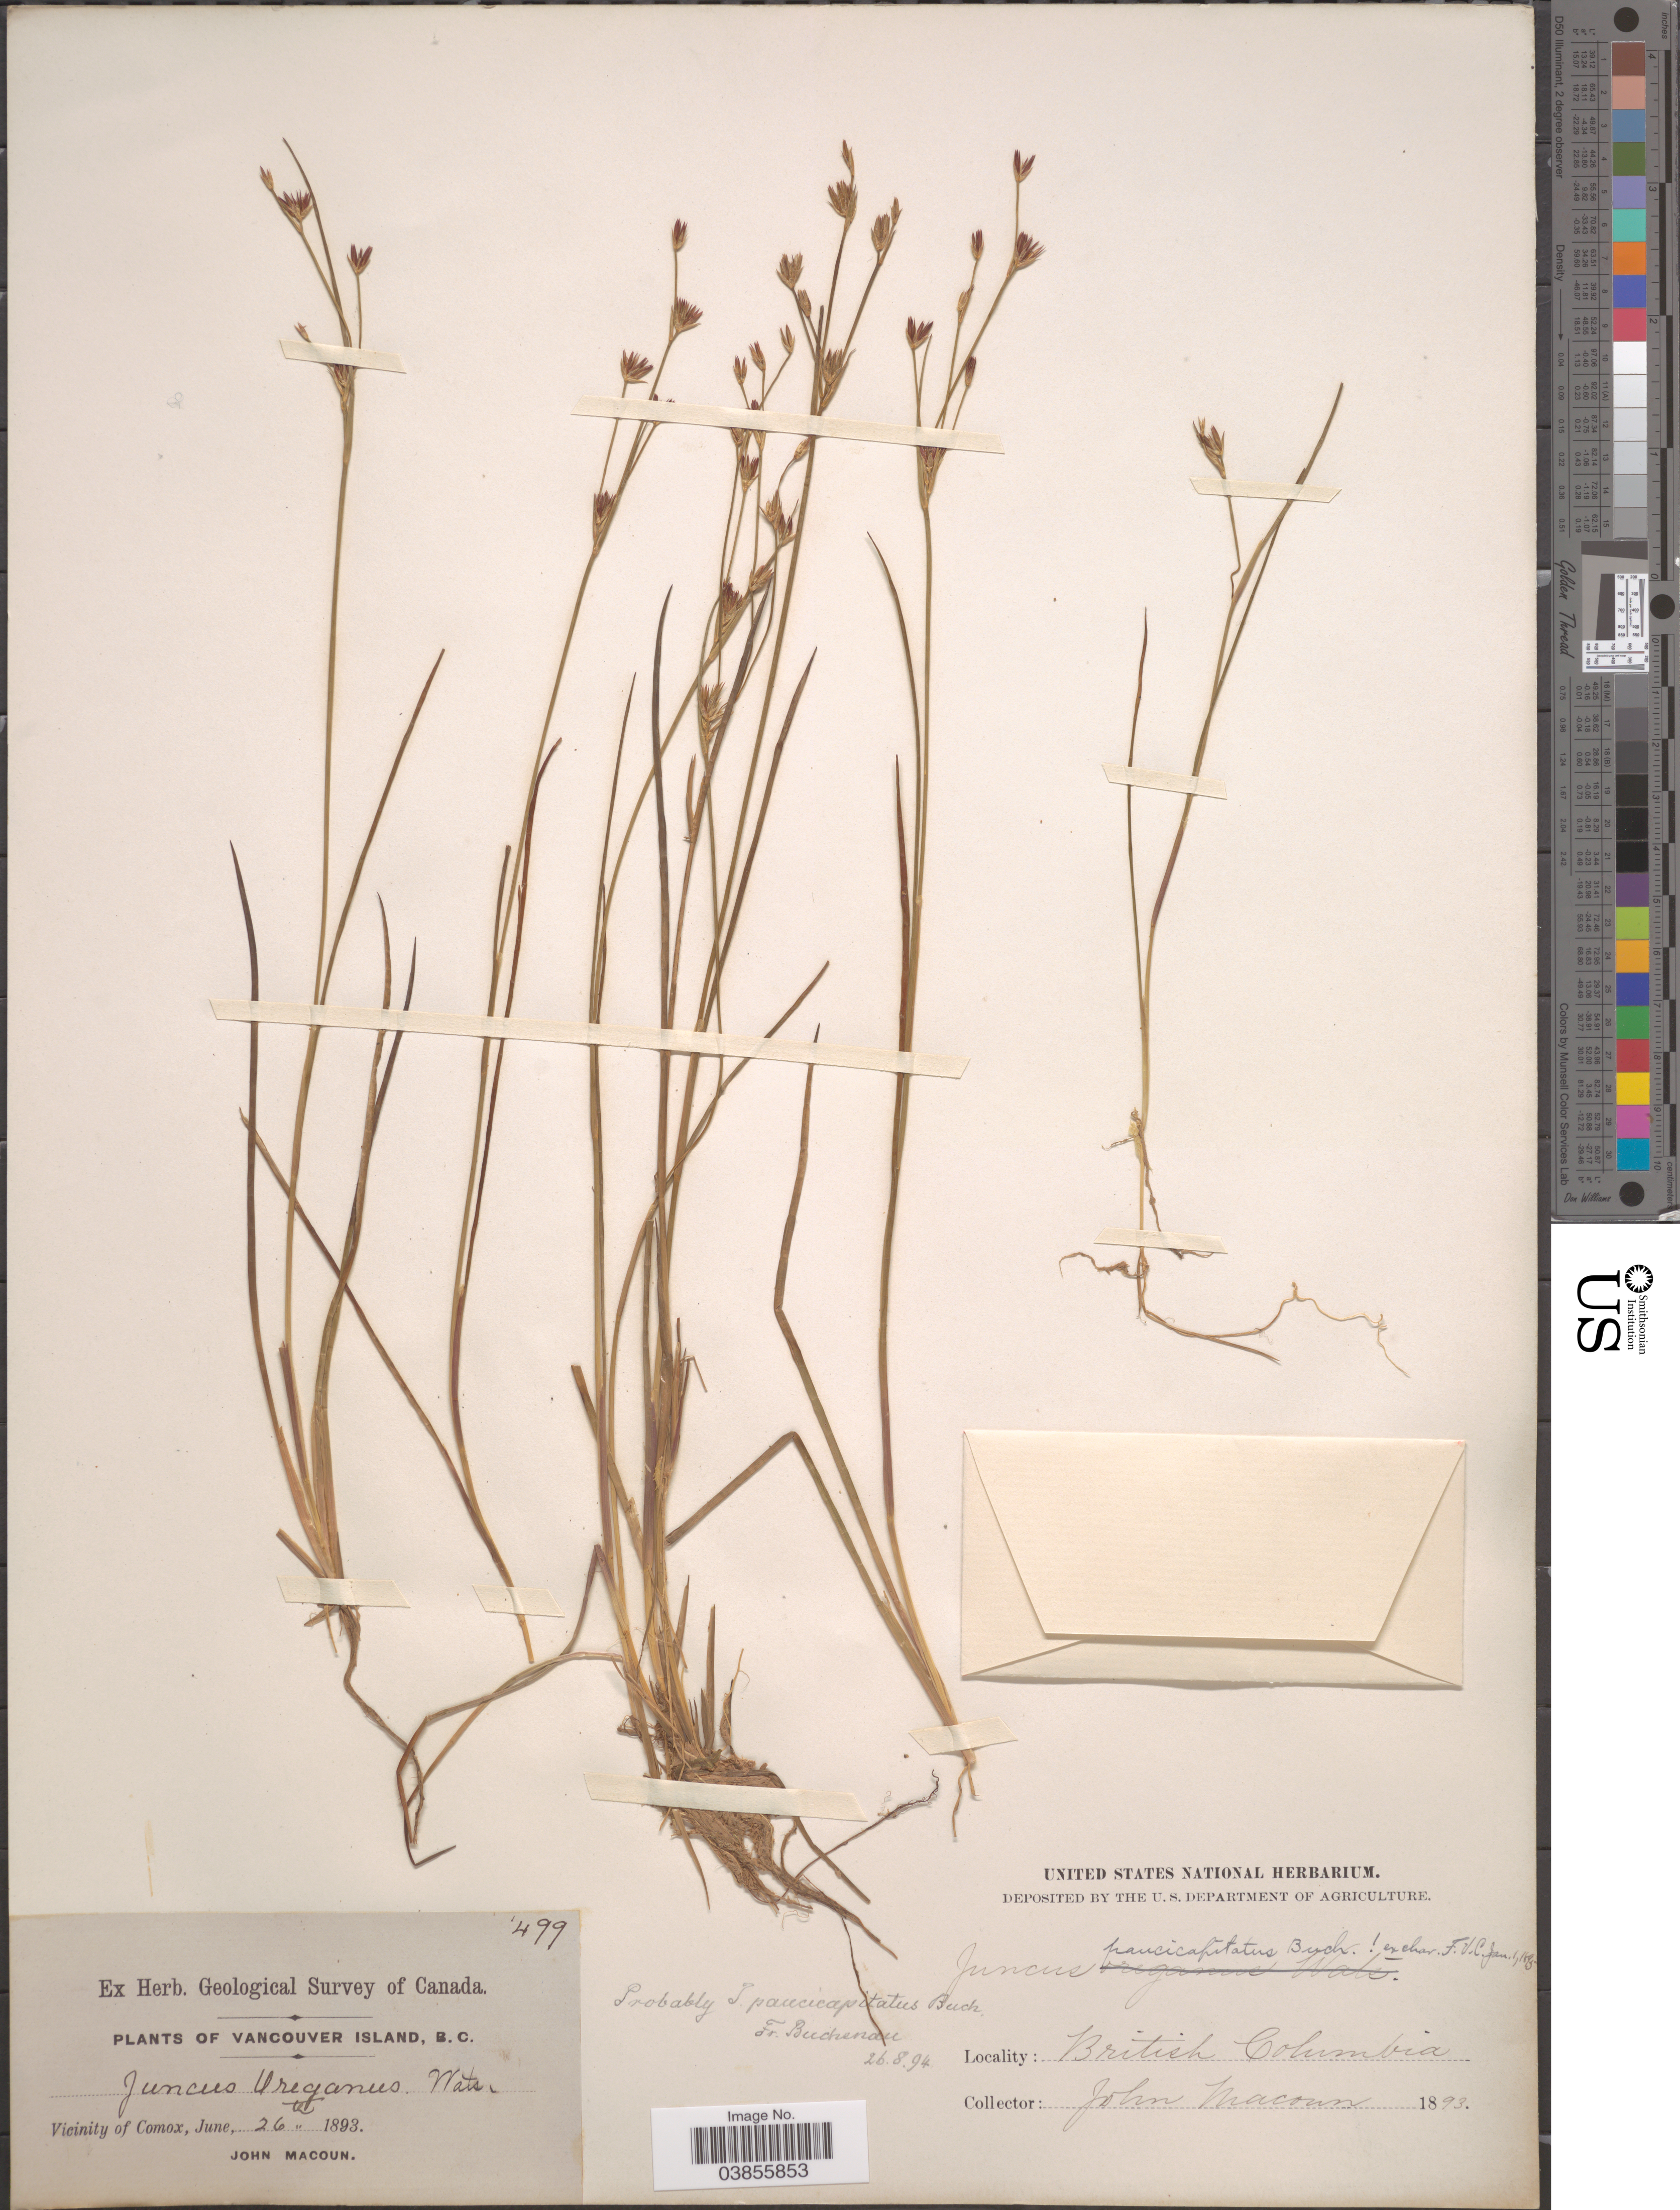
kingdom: Plantae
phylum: Tracheophyta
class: Liliopsida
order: Poales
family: Juncaceae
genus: Juncus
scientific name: Juncus oreganus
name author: S. Watson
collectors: J. Macoun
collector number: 499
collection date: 1893-06-26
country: Canada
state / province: British Columbia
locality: Vancouver Island. Vicinity of Comox.